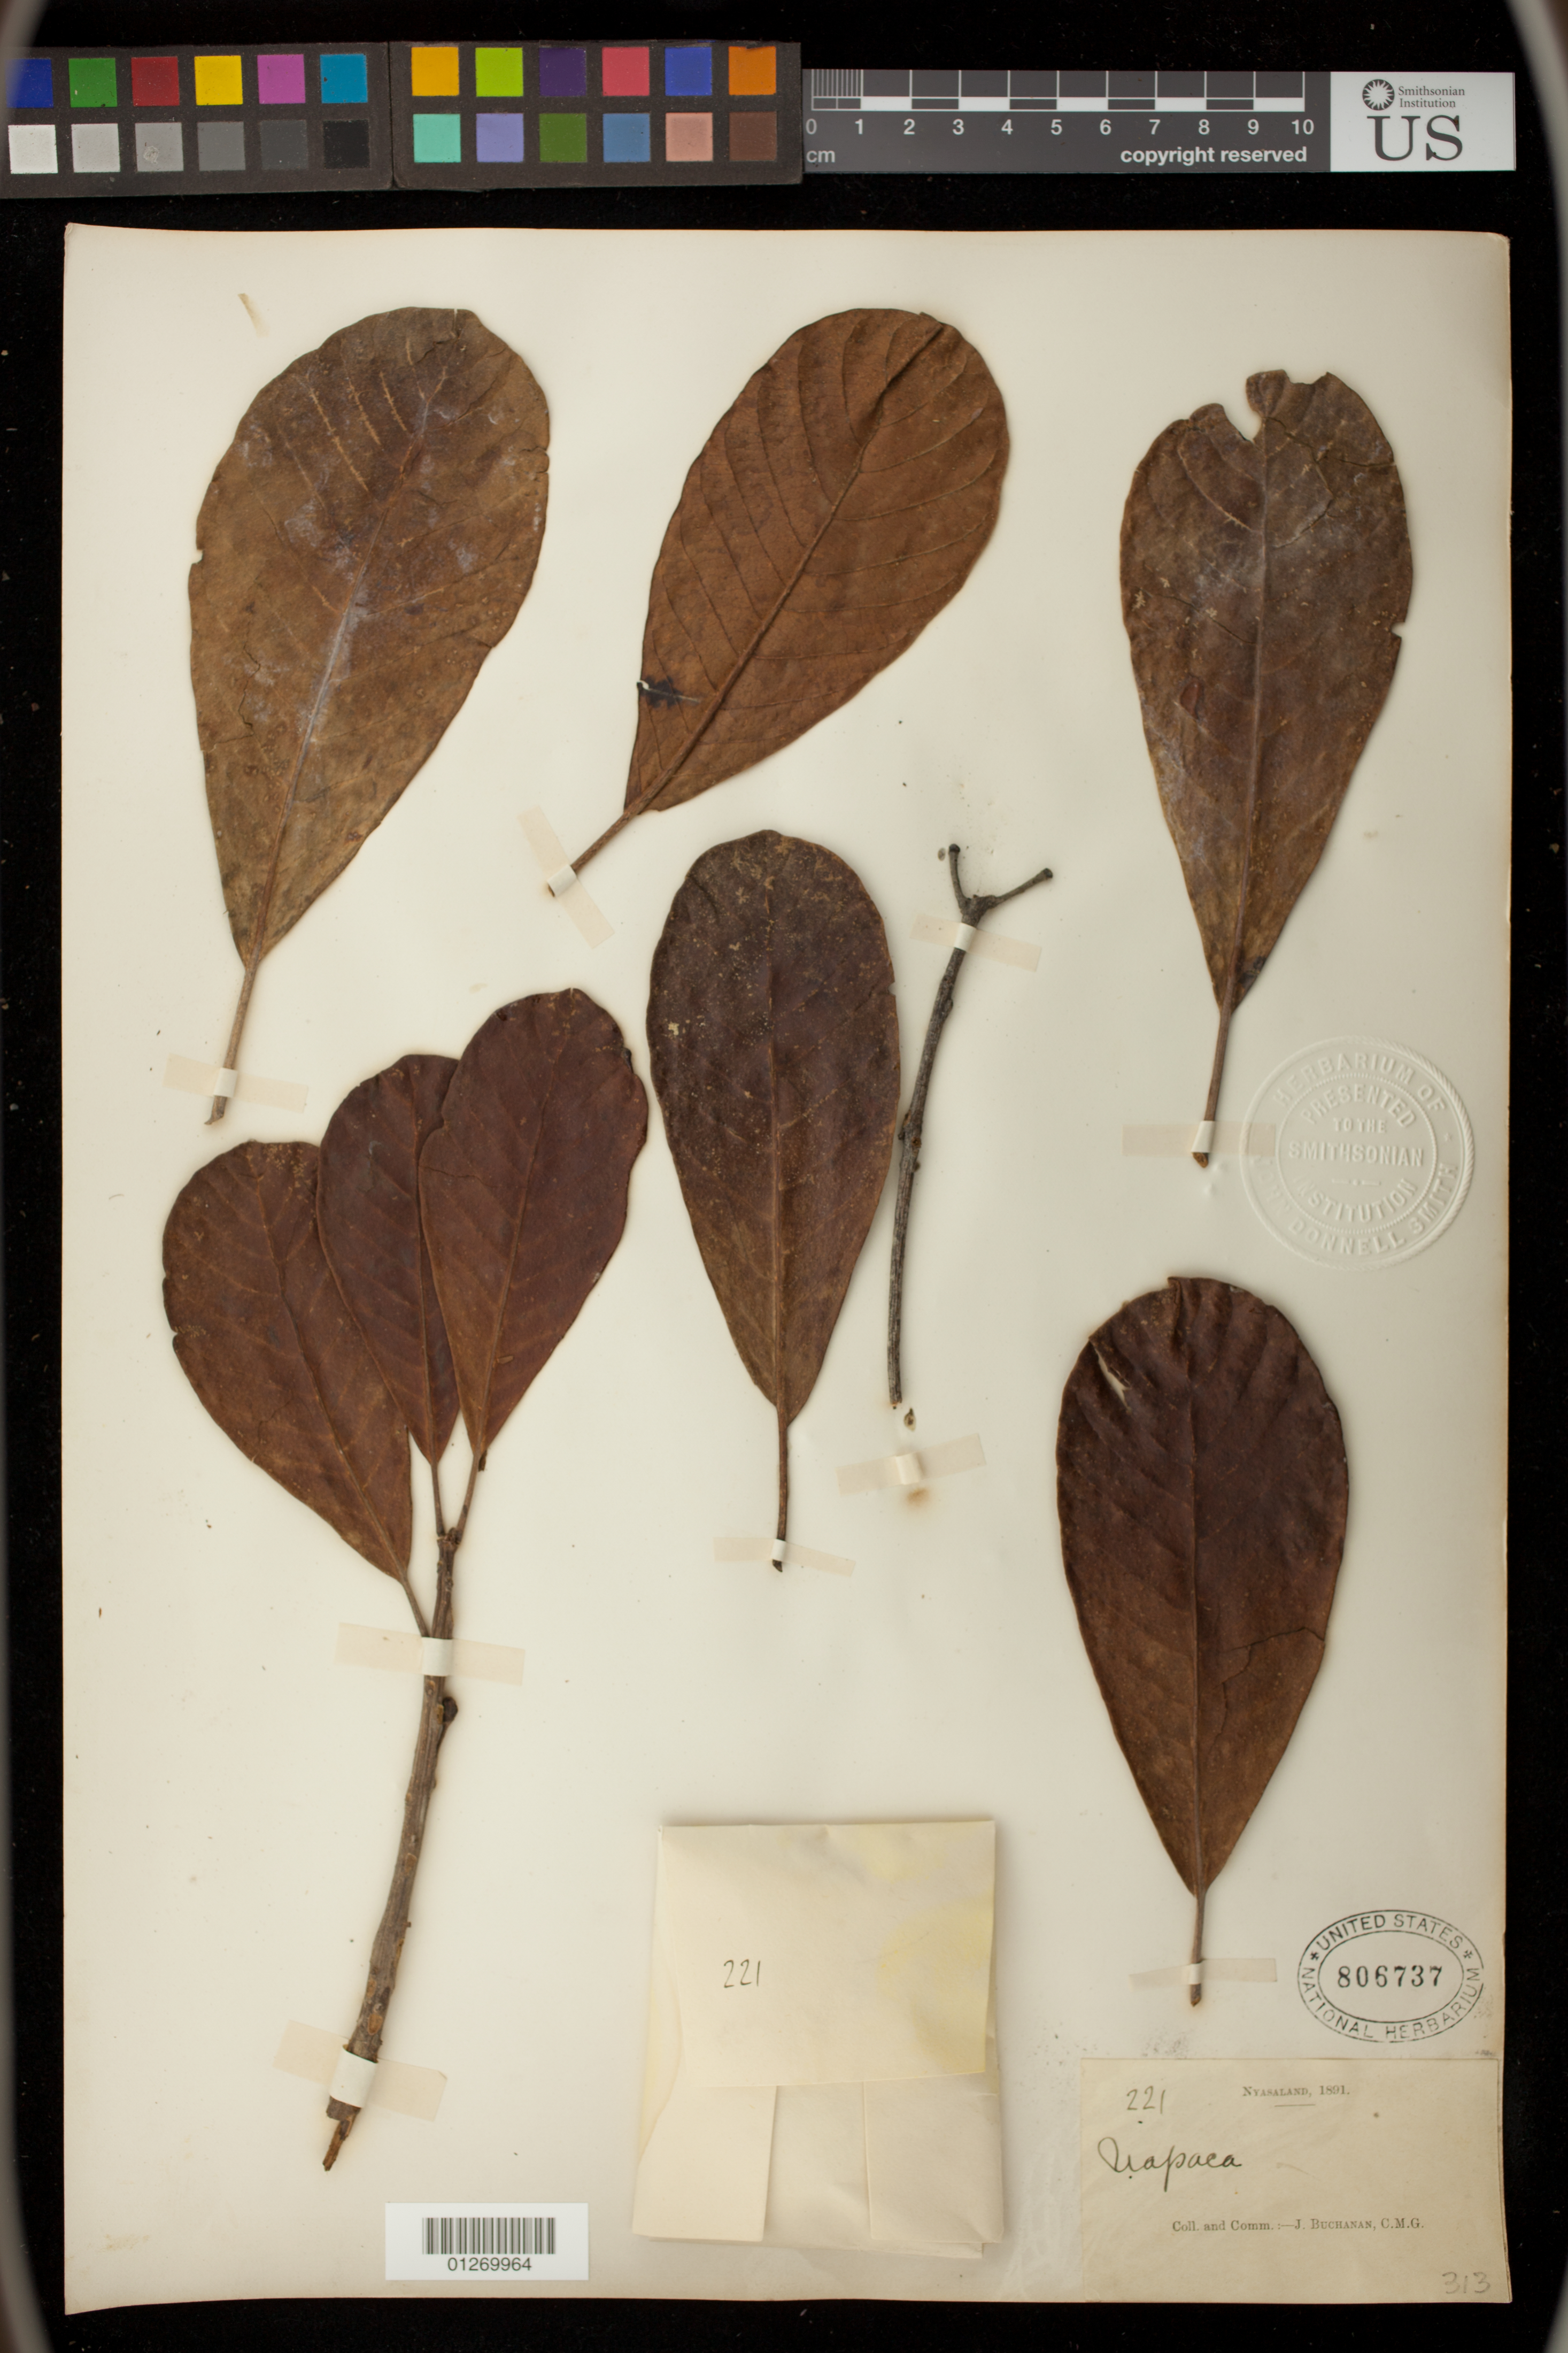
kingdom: Plantae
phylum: Tracheophyta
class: Magnoliopsida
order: Malpighiales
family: Phyllanthaceae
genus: Uapaca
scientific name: Uapaca sp.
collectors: J. Buchanan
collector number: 221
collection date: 1891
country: Malawi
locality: Nyasaland.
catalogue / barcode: US 806737